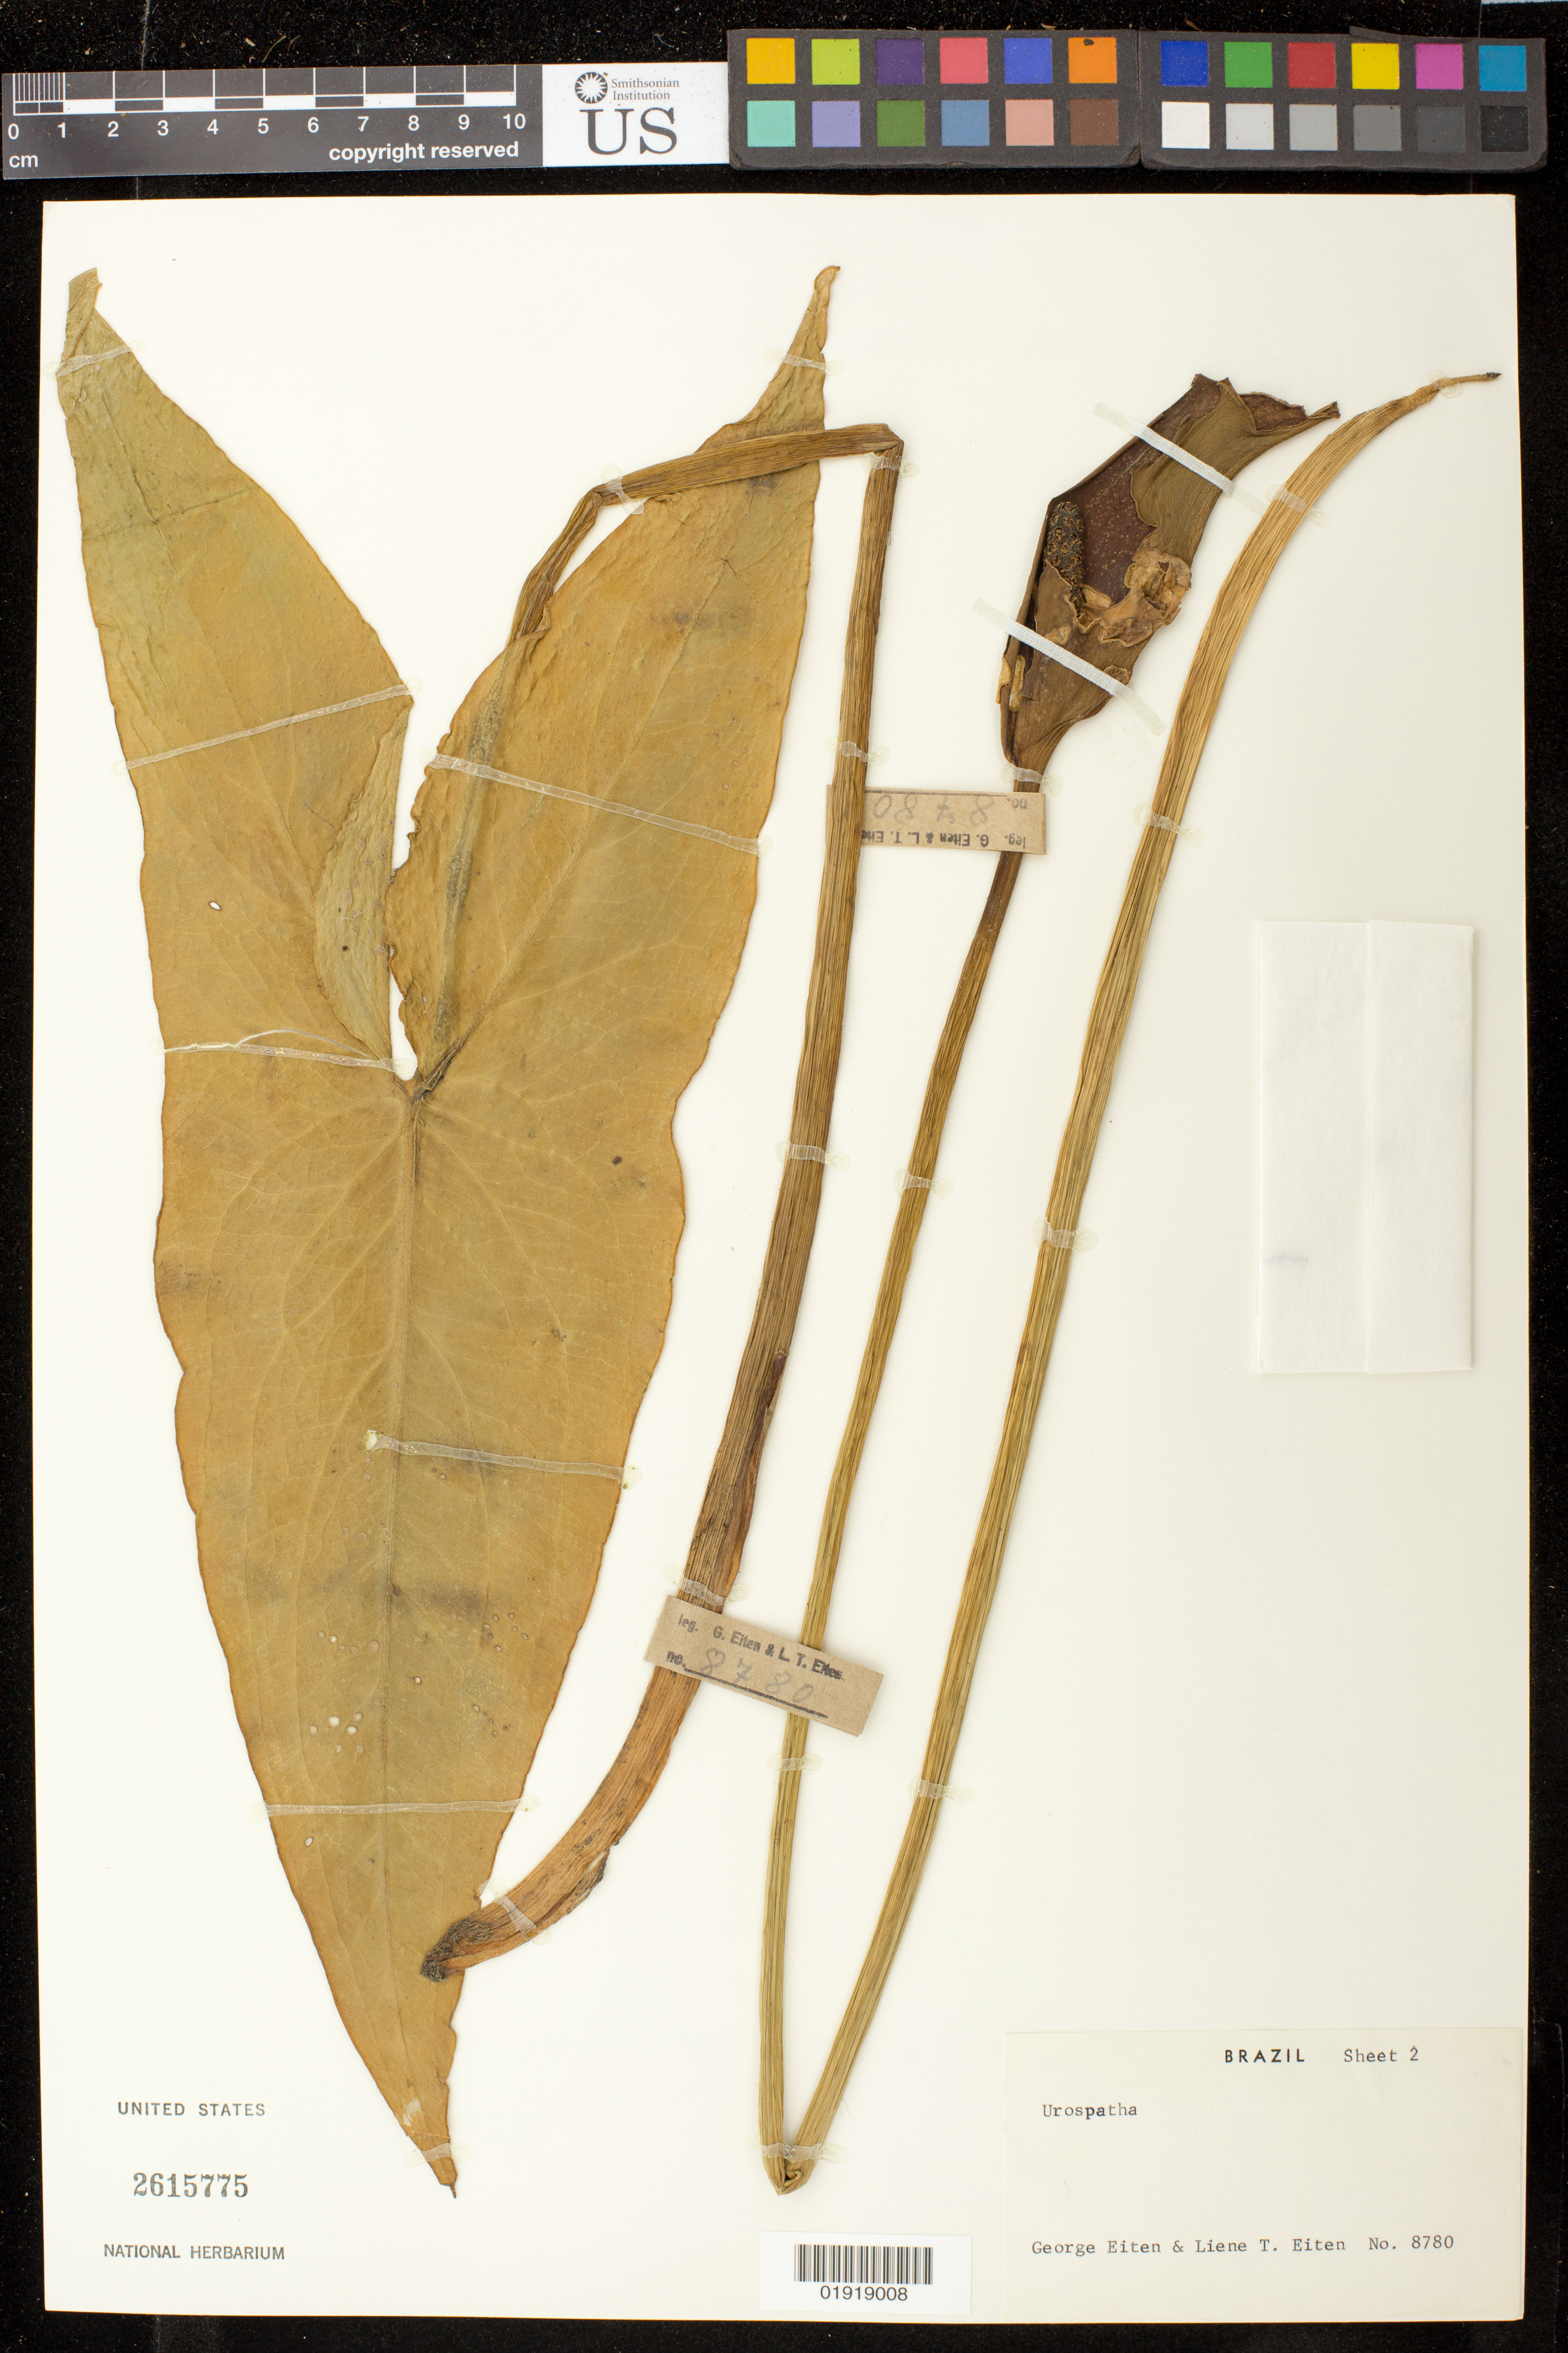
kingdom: Plantae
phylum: Tracheophyta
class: Liliopsida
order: Alismatales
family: Araceae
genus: Urospatha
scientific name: Urospatha lofgreniana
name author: Engl.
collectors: G. Eiten & L. T. Eiten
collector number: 8780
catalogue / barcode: US 2615775